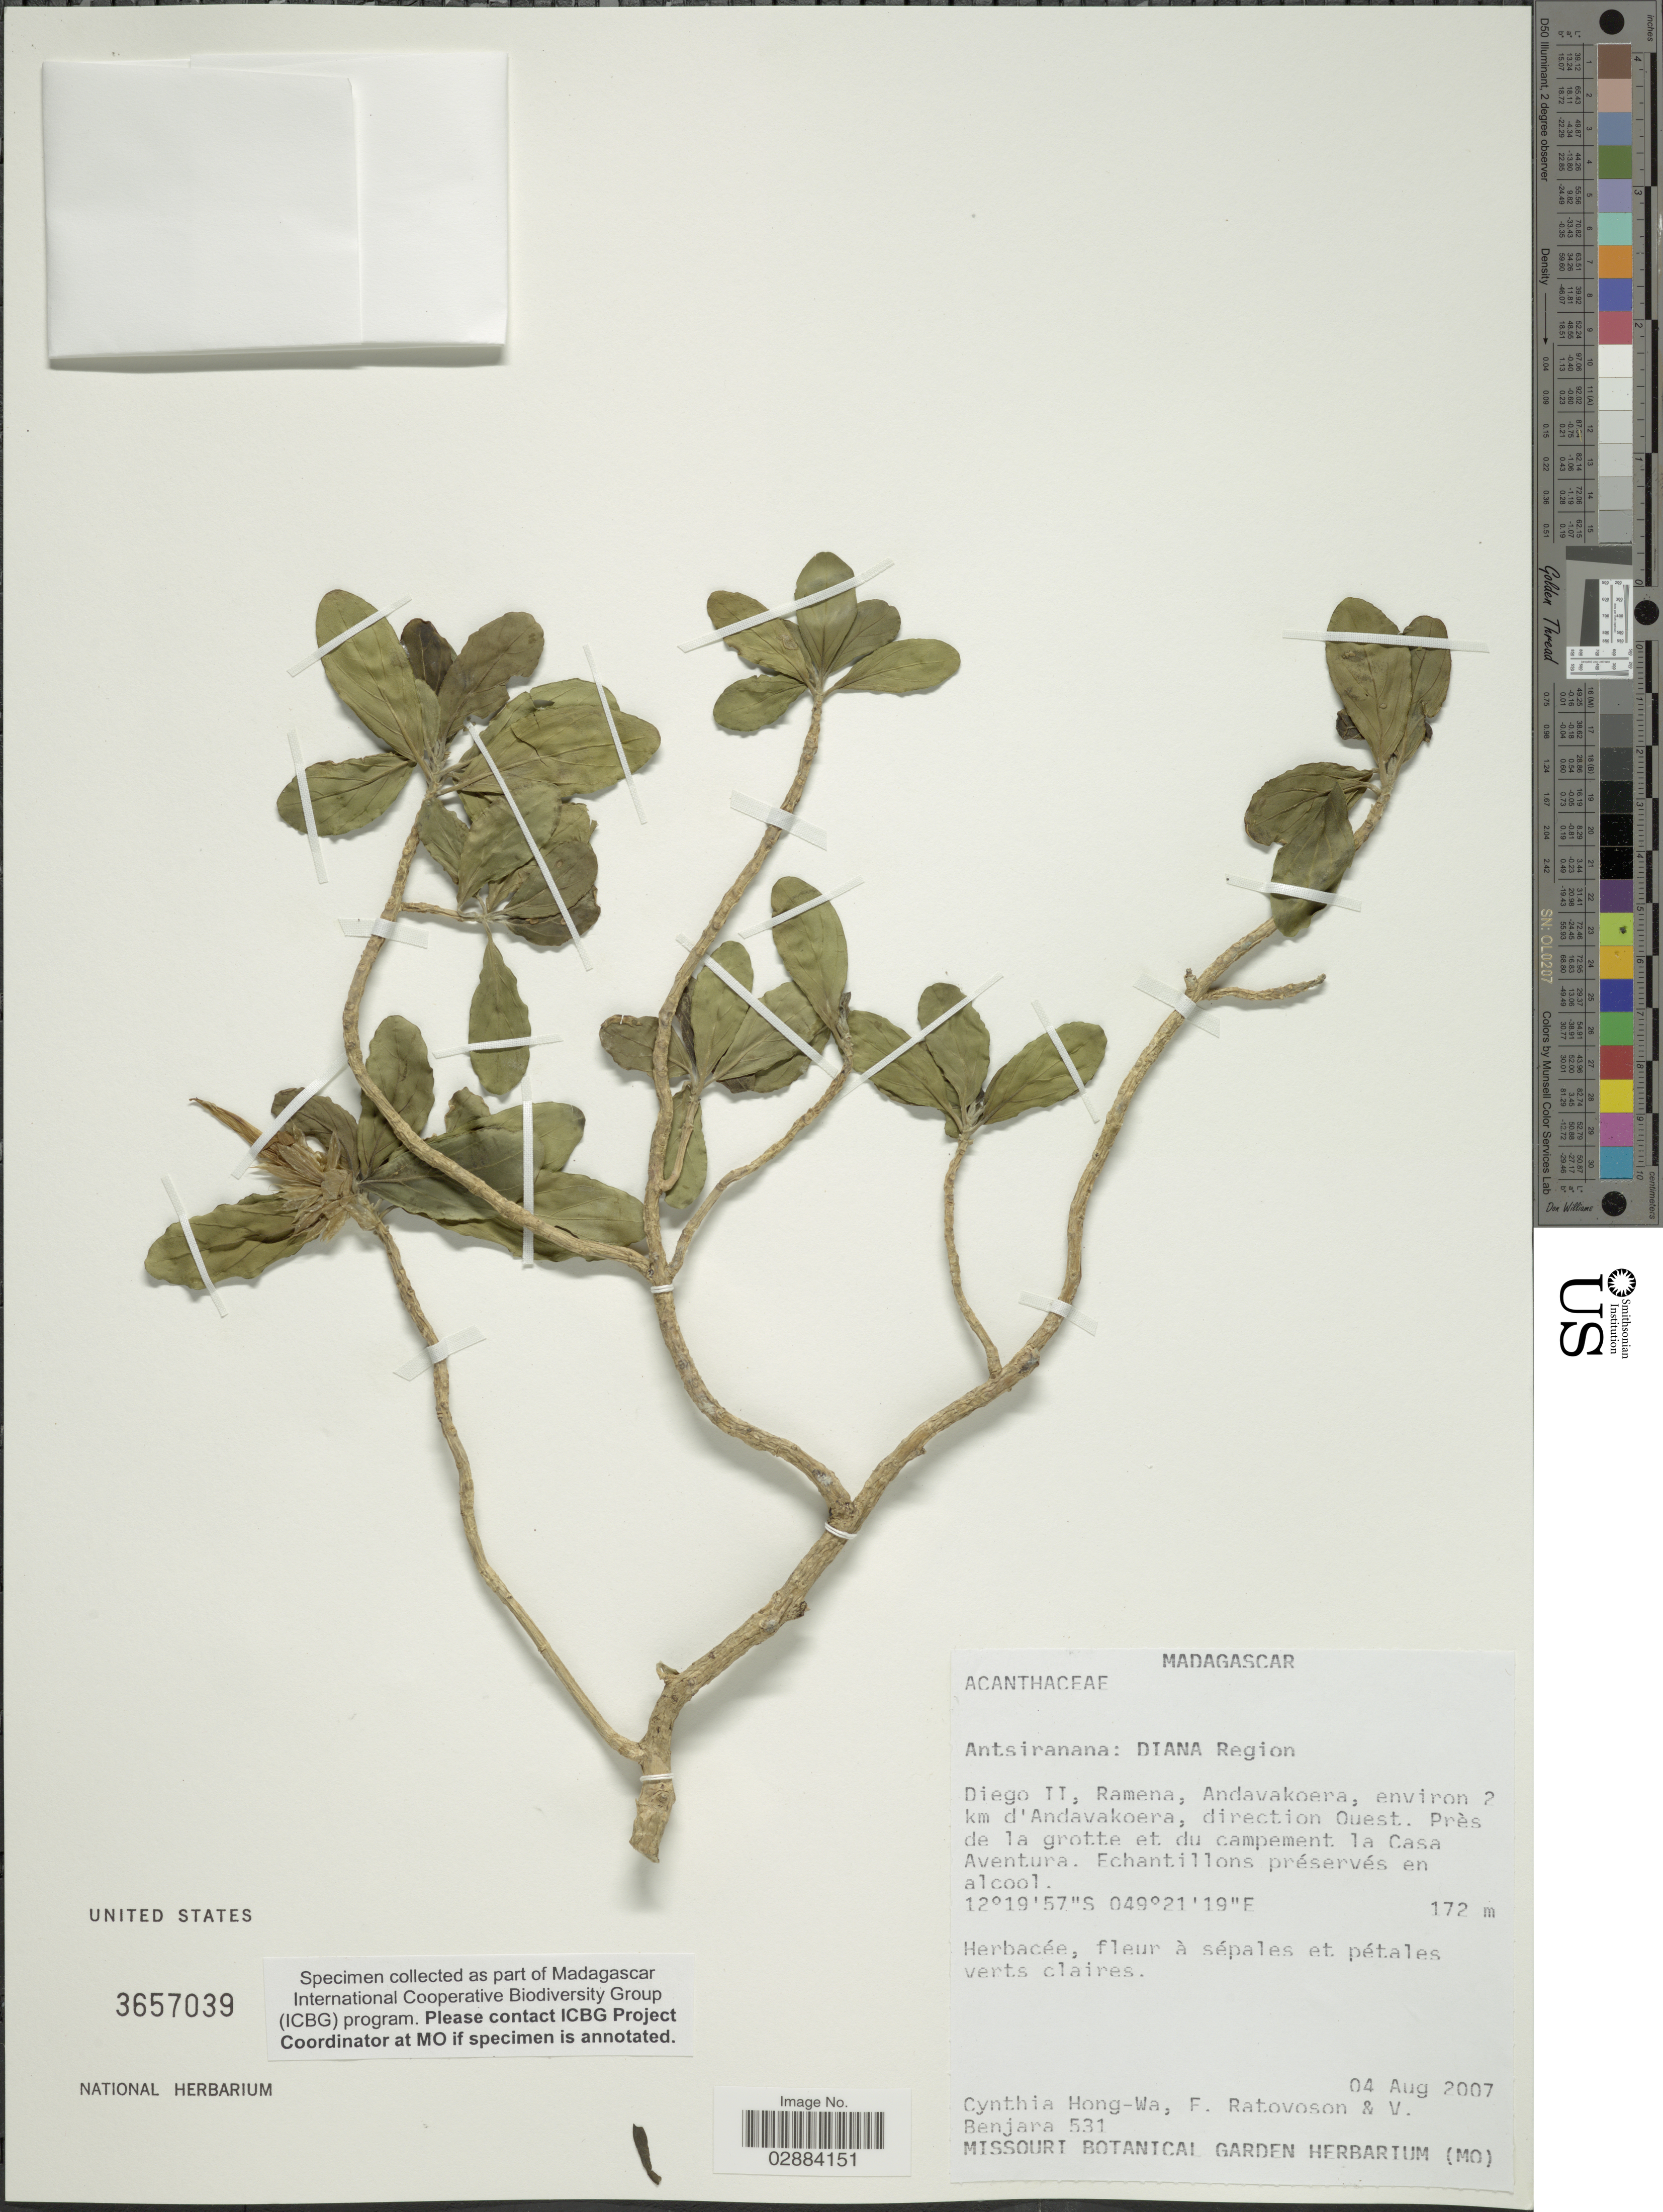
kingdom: Plantae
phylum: Tracheophyta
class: Magnoliopsida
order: Lamiales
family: Acanthaceae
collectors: C. Hong-Wa, F. Ratovoson & V. Benjara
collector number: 531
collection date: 2007-08-04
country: Madagascar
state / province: Diana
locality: Diana Region. Diego II, Ramena, Andavakoera, environ 2 km d'Andavakoera, direction Ouest. Près de la grotte et du campement. La Casa Aventura.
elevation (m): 172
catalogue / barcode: US 3657039